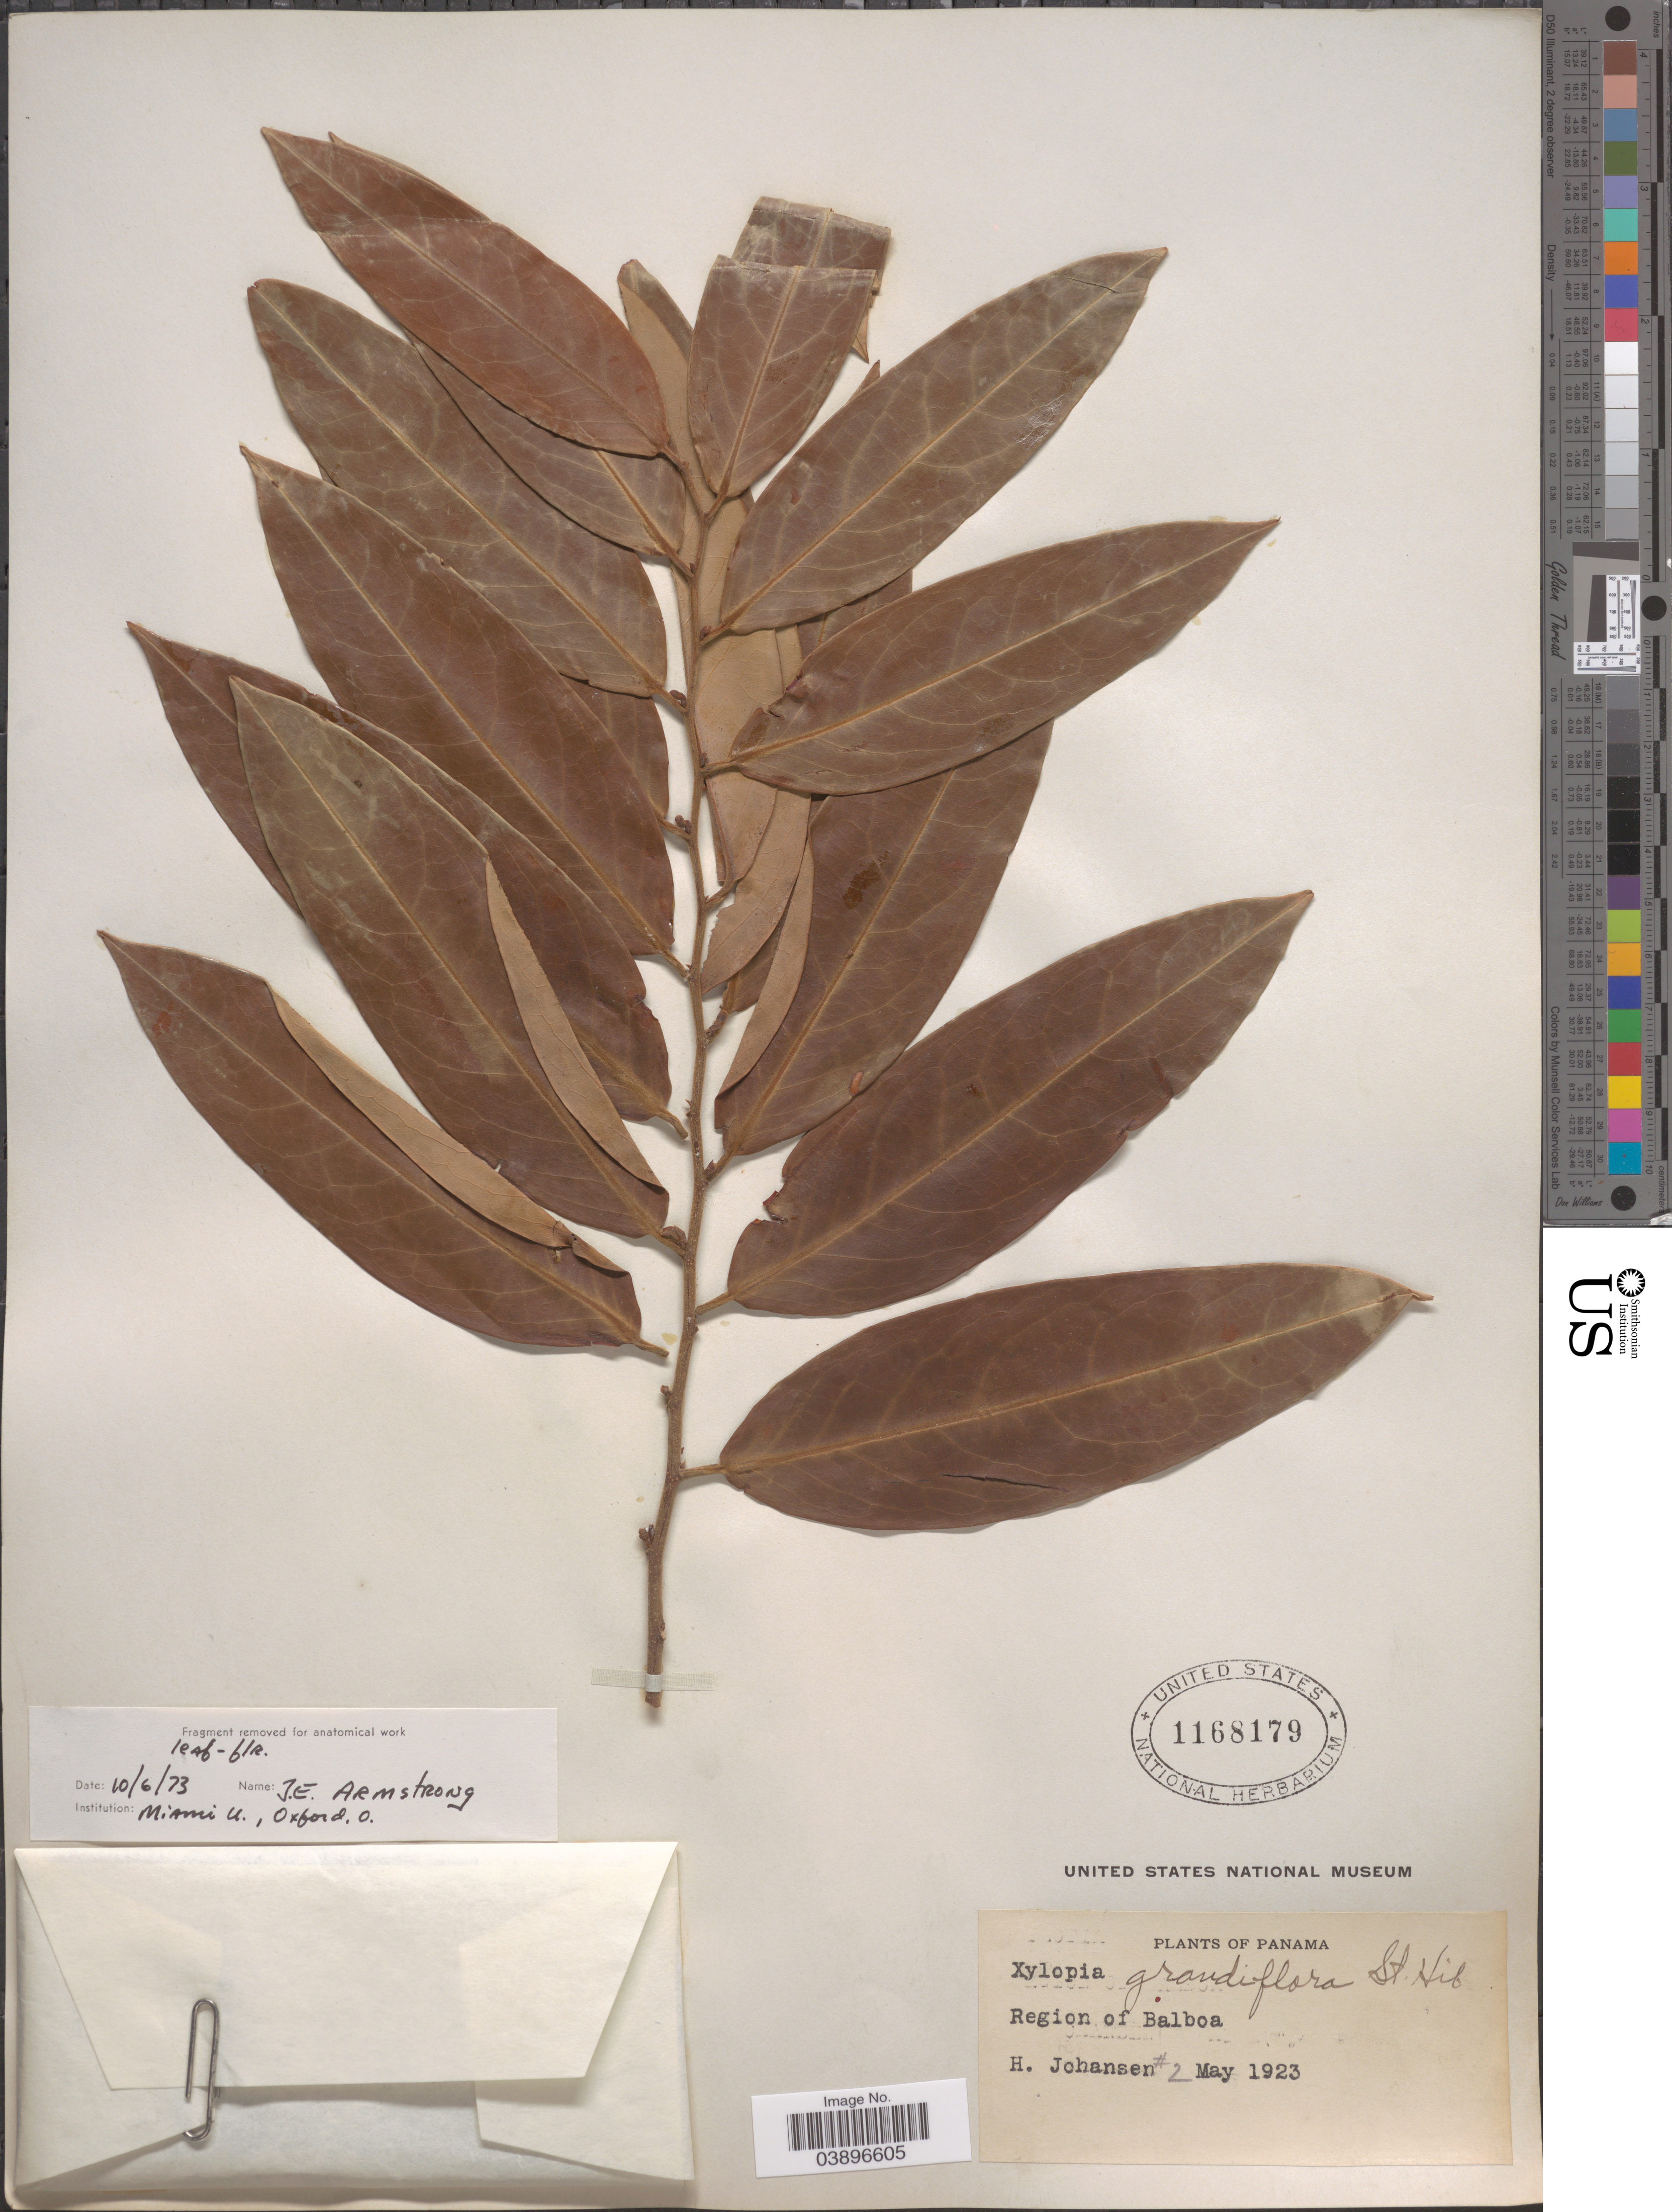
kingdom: Plantae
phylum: Tracheophyta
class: Magnoliopsida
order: Magnoliales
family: Annonaceae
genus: Xylopia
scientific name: Xylopia aromatica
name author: (Lam.) Mart.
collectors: H. Johansen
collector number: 2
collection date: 1923-05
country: Panama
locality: Region of Balboa.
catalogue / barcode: US 1168179